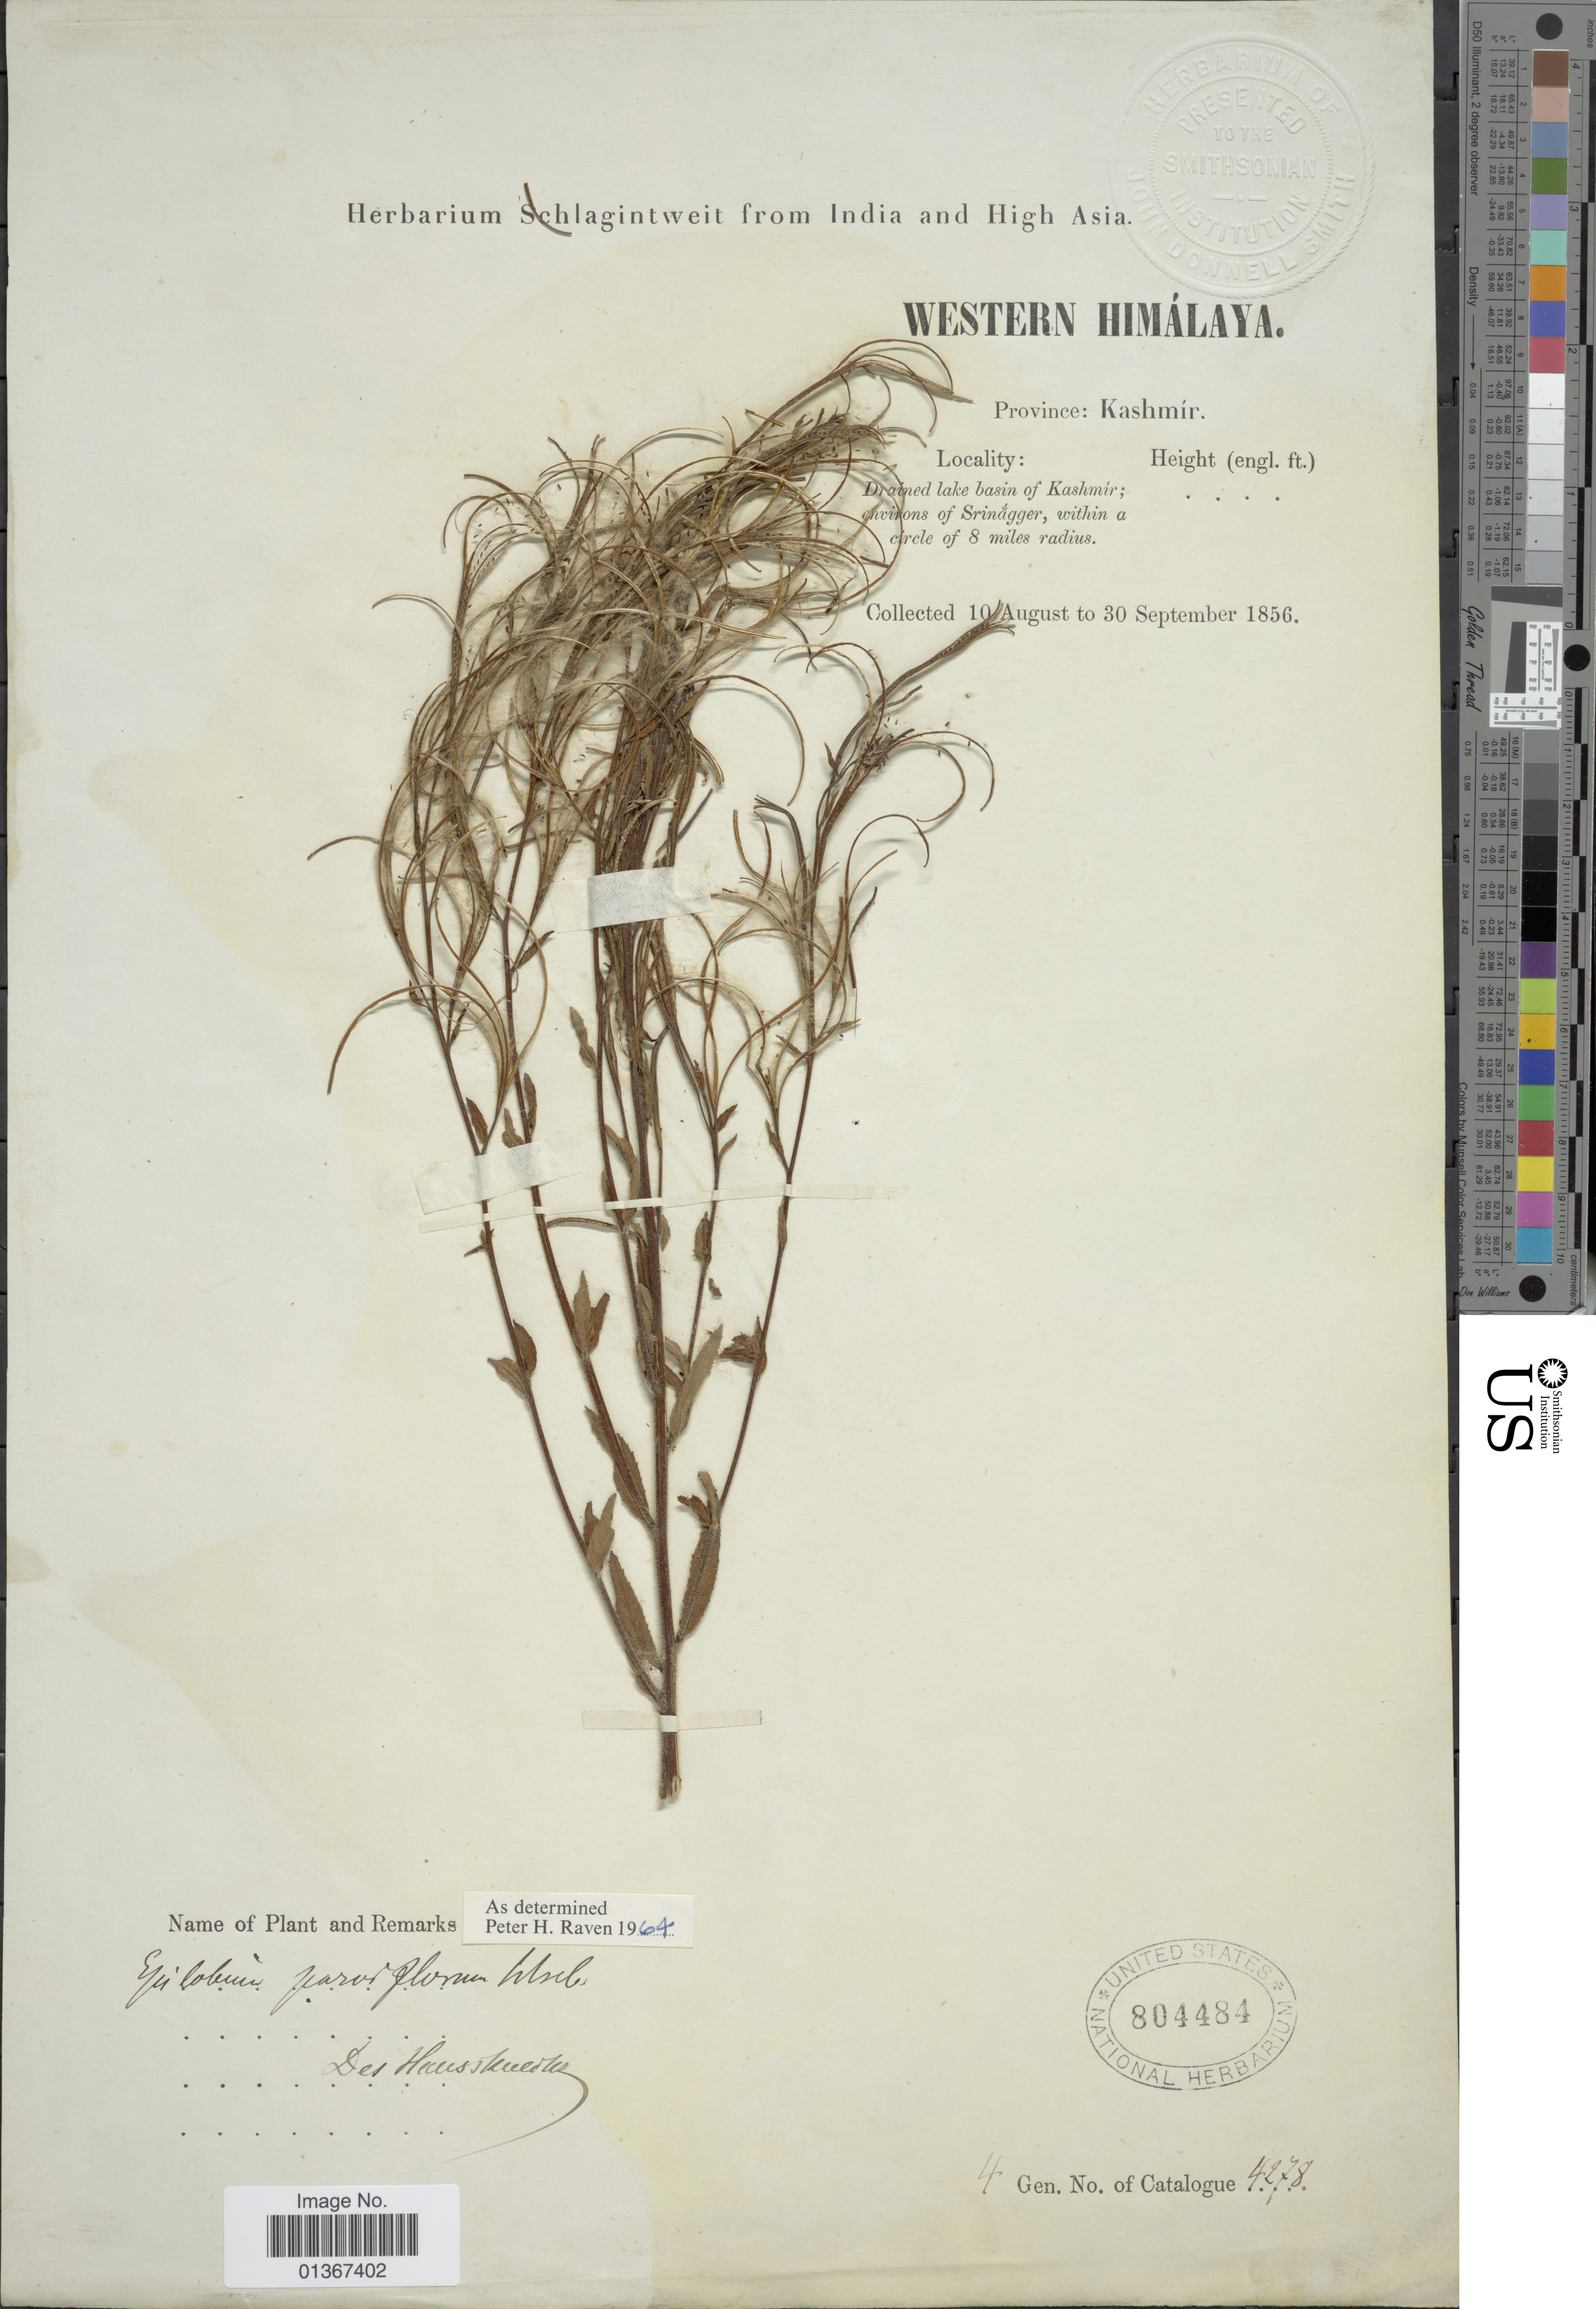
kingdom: Plantae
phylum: Tracheophyta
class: Magnoliopsida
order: Myrtales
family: Onagraceae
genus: Epilobium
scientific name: Epilobium parviflorum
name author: Schreb.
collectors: Herbarium Schlagintweit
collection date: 1856-08-10/1856-09-30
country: India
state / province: Jammu and Kashmir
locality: Western Himálaya. Province: Kashmir. Drained lake basin of Kashmir; environs of Srinagger, within a circle of 8 miles radius.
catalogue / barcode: US 804484